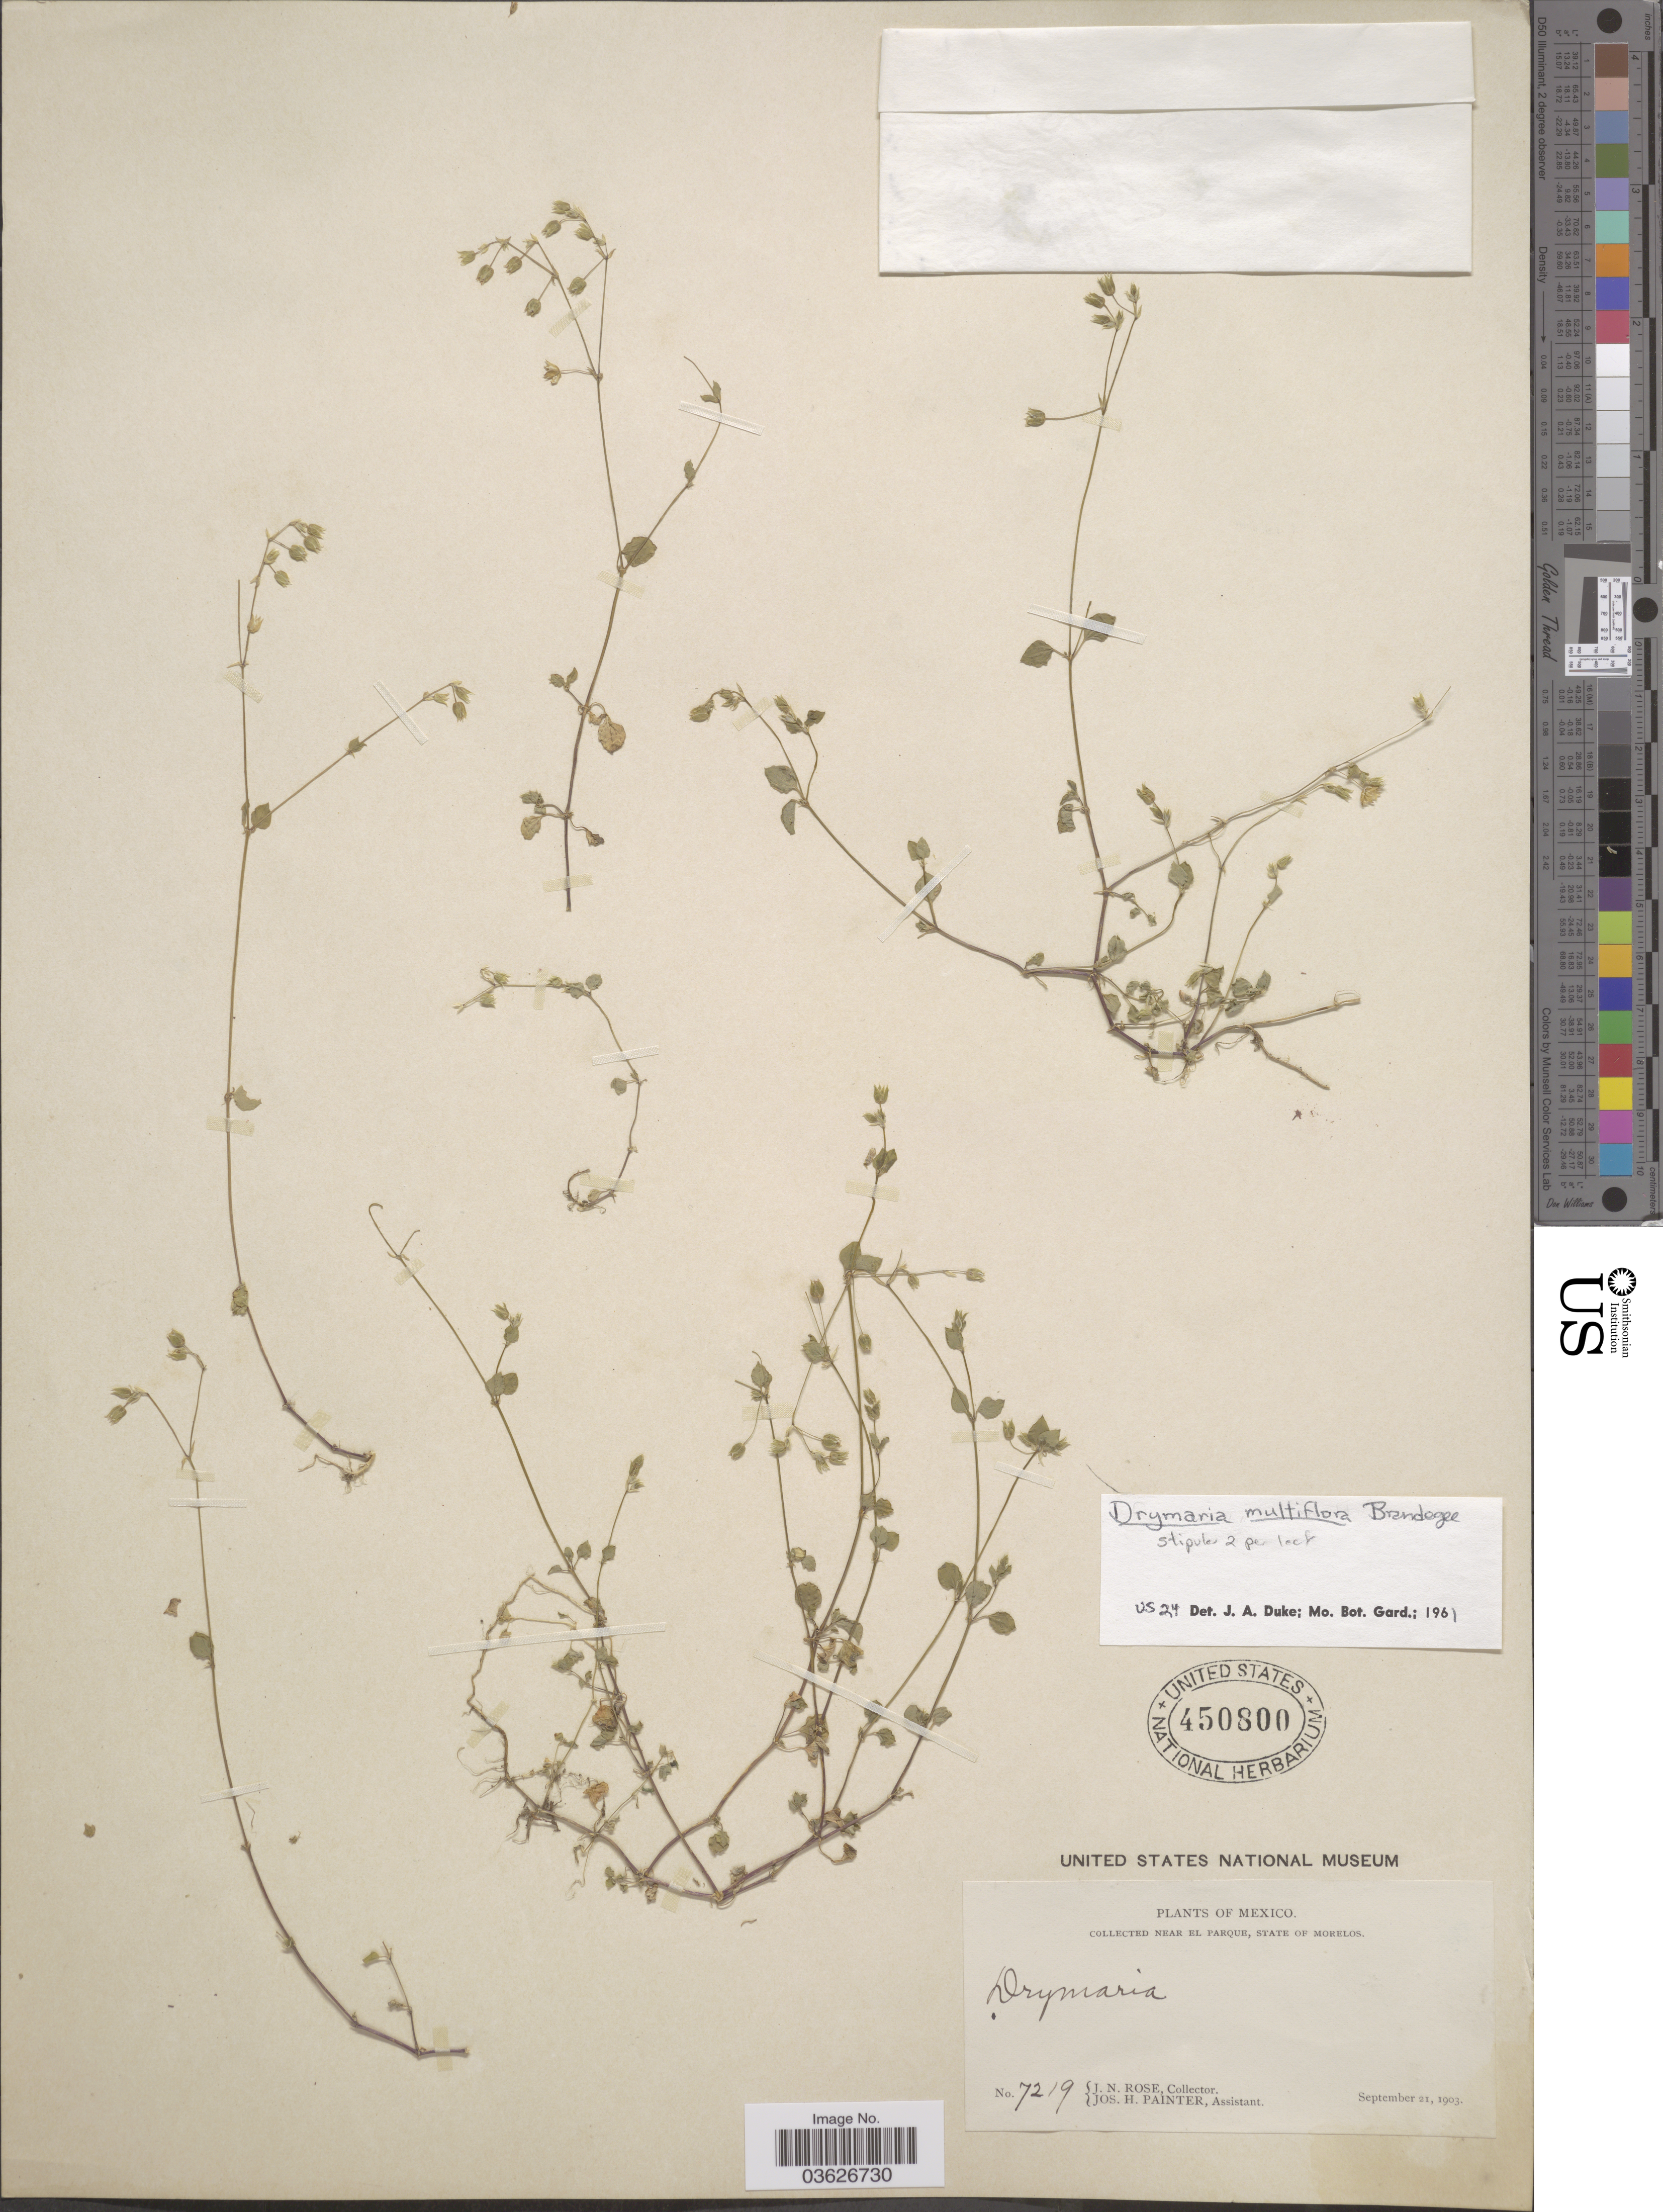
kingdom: Plantae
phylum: Tracheophyta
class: Magnoliopsida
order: Caryophyllales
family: Caryophyllaceae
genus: Drymaria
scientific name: Drymaria multiflora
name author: Brandegee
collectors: J. N. Rose & J. H. Painter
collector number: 7219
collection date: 1903-09-21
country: Mexico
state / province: Morelos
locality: Near El Parque.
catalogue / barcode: US 450800